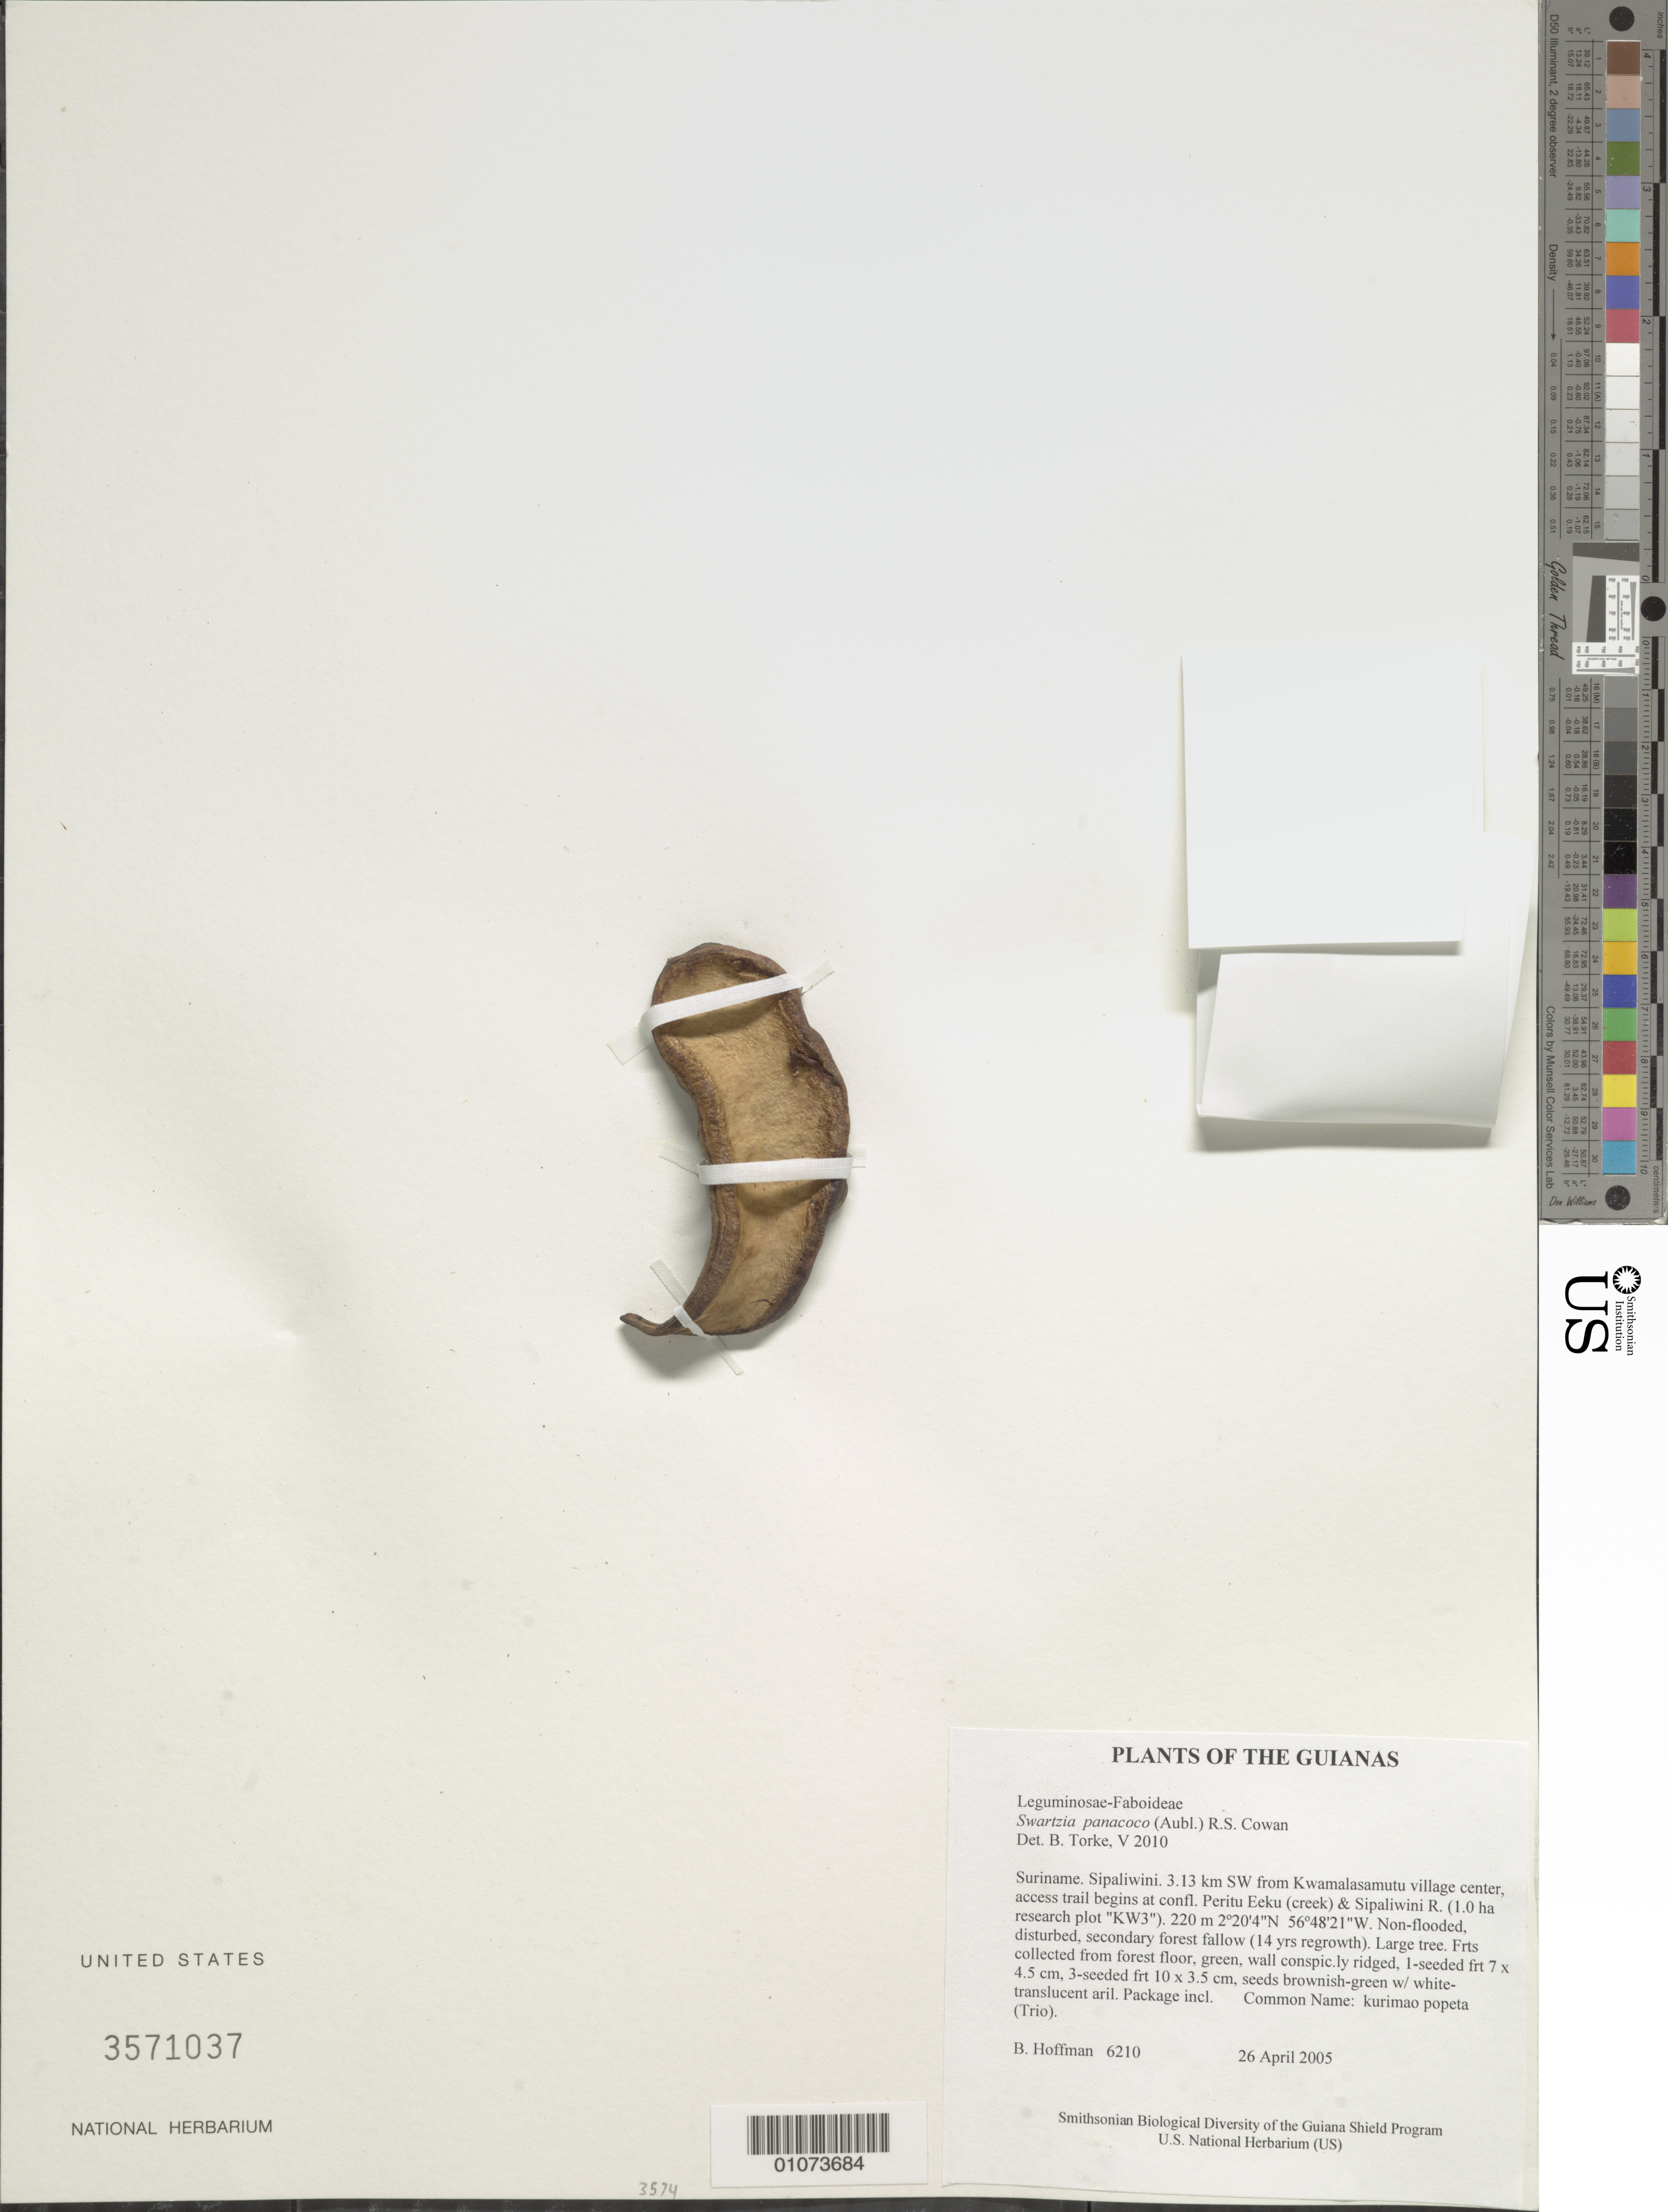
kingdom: Plantae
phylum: Tracheophyta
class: Magnoliopsida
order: Fabales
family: Fabaceae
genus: Swartzia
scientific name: Swartzia sp.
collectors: B. Hoffman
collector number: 6210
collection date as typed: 26 April 2005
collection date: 2005-04-26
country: Suriname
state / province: Sipaliwini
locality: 3.13 km SW from Kwamalasamutu village center, access trail begins at confl. Peritu Eeku (creek) & Sipaliwini R. (1.0 ha research plot "KW3")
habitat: Non-flooded, disturbed, secondary forest fallow (14 yrs regrowth)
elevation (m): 220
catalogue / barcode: US 3571037